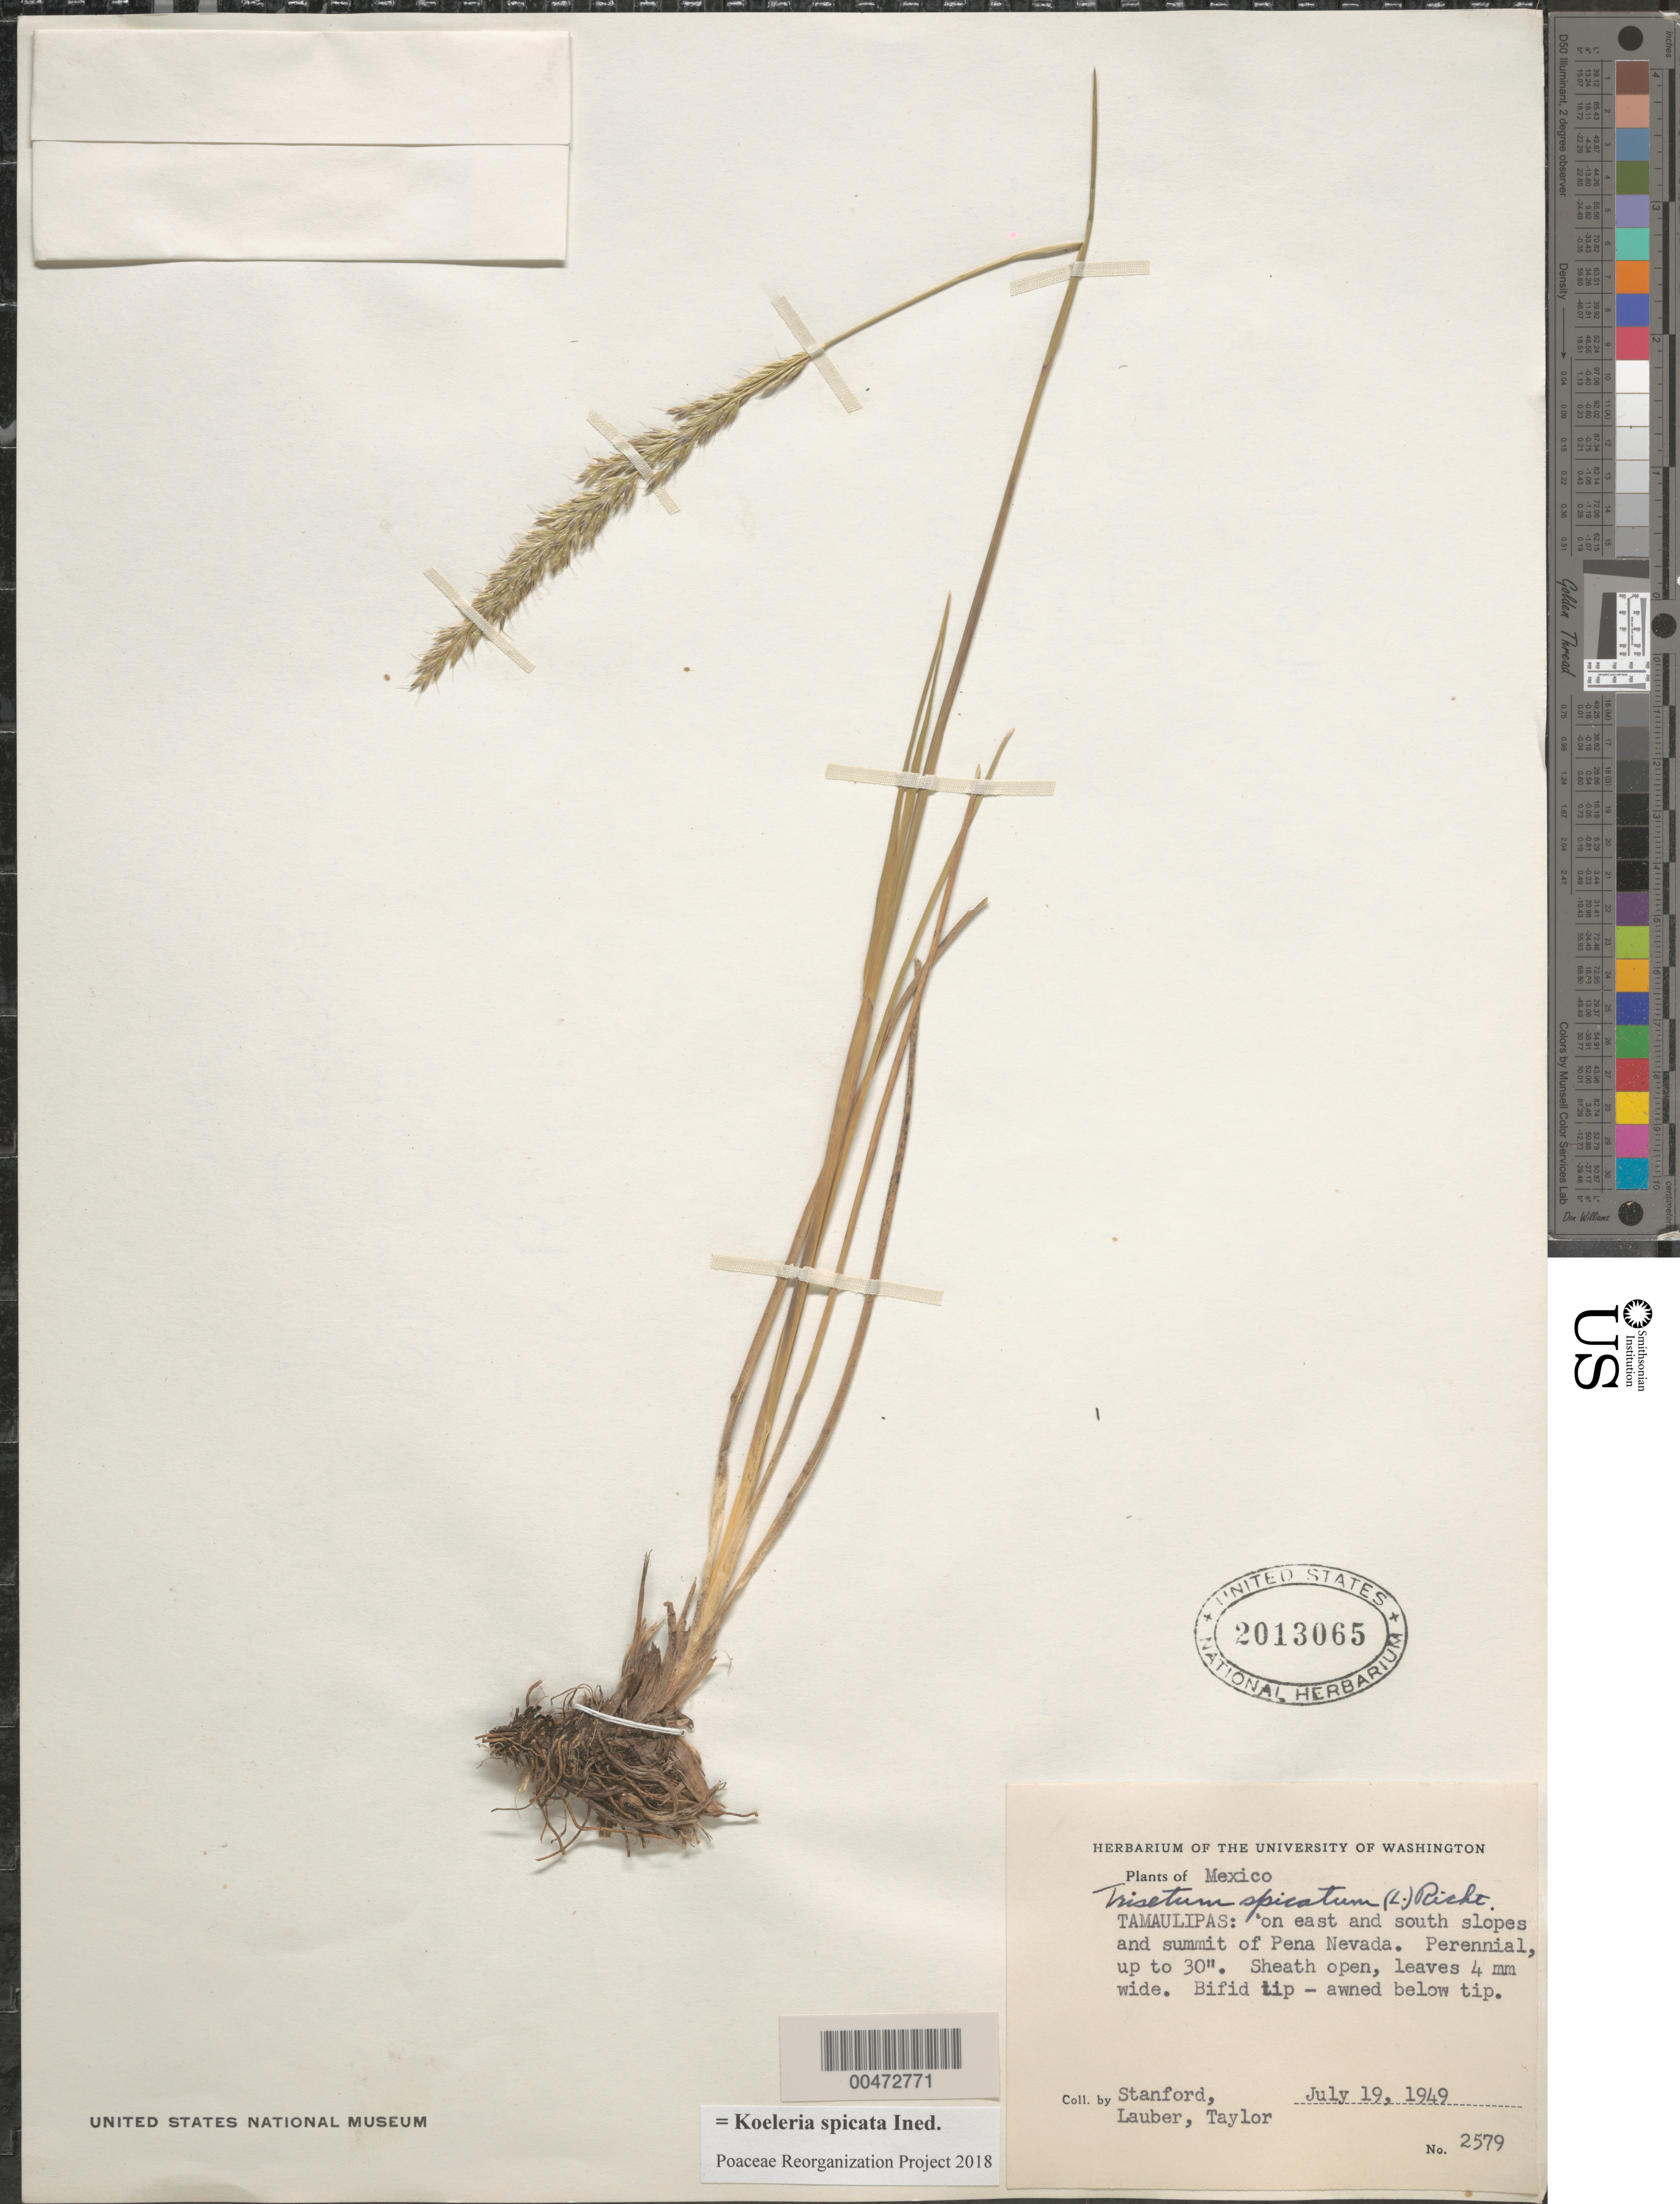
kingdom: Plantae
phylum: Tracheophyta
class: Liliopsida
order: Poales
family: Poaceae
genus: Koeleria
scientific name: Koeleria spicata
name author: (L.) Barberá et al.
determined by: Poaceae Reorganization Project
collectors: -. Stanford, Lauber, -- & -- Taylor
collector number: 2579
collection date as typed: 19 Jul 1949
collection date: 1949-07-19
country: Mexico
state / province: Tamaulipas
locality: On E & S slopes & summit of Pena Nevada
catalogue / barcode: US 2013065